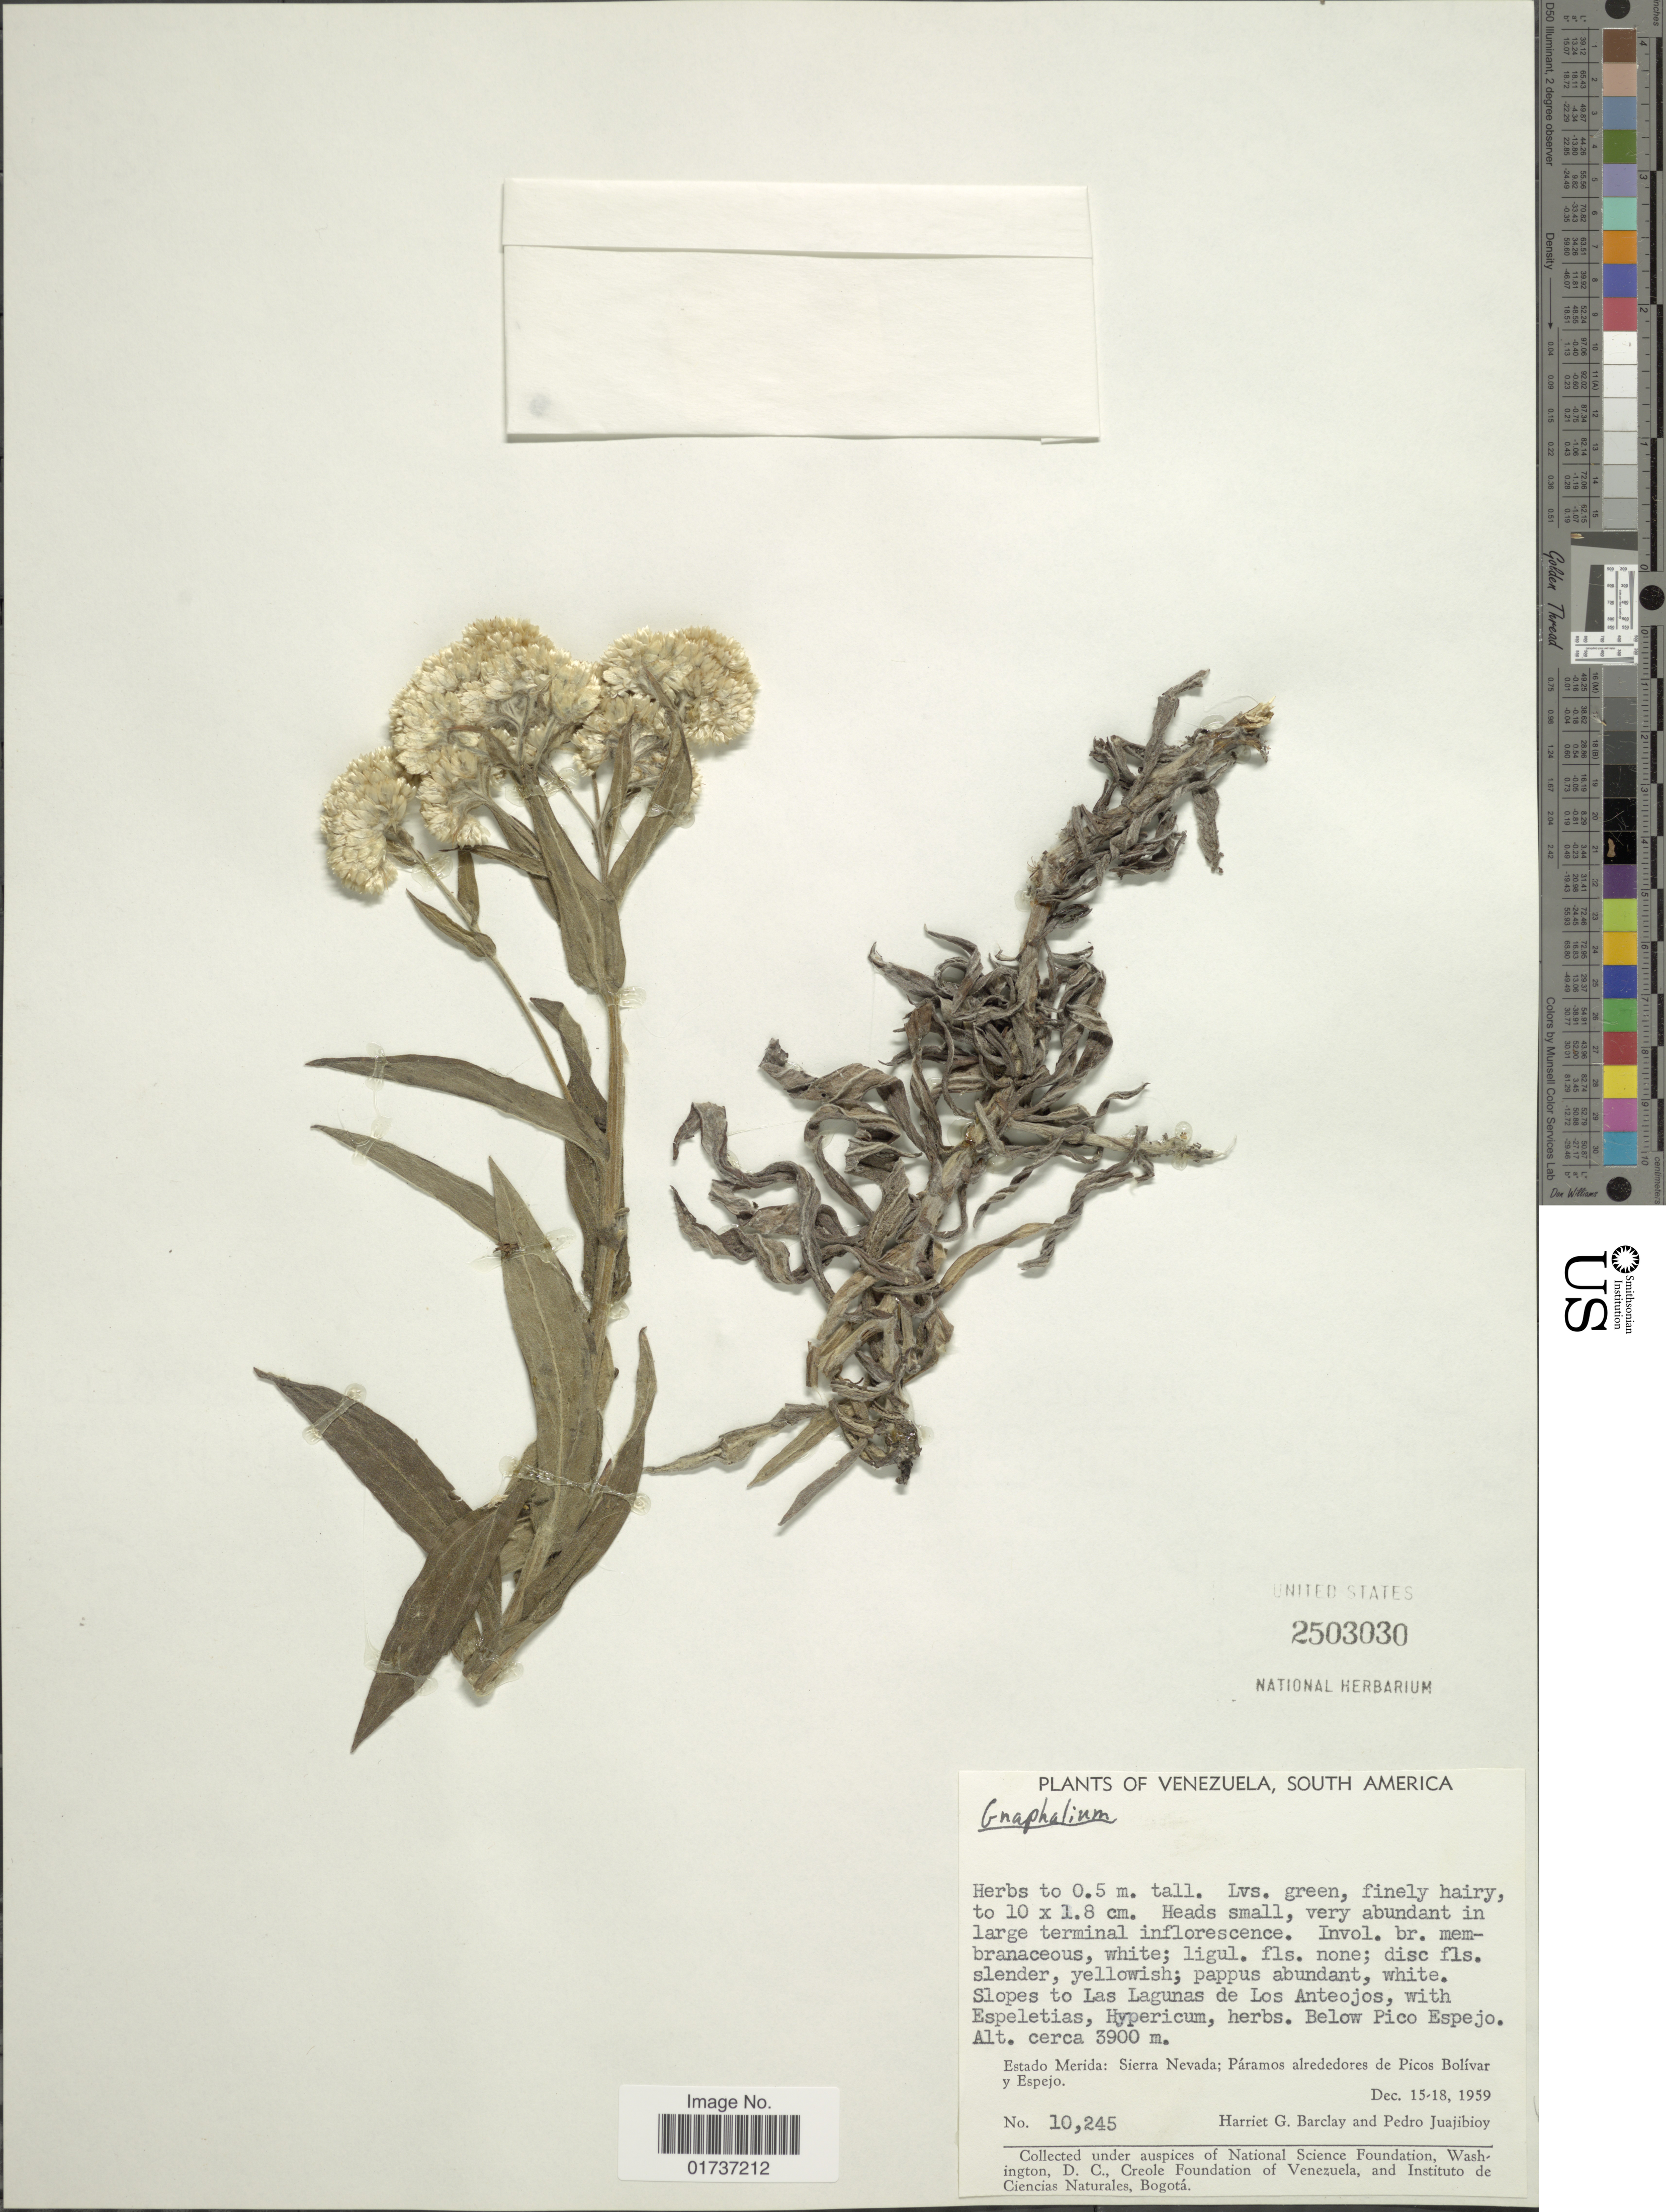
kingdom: Plantae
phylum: Tracheophyta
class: Magnoliopsida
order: Asterales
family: Asteraceae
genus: Gnaphalium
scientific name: Gnaphalium sp.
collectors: H. G. Barclay & P. Juajibioy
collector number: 10245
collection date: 1959-12-15/1959-12-18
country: Venezuela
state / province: Mérida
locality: Slopes to Las Lagunas de Los Antejos, Below Pico Espejo, Sierra Nevada; Páramo alrededores de Picos Bolívar y Espejo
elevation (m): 3900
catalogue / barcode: US 2503030